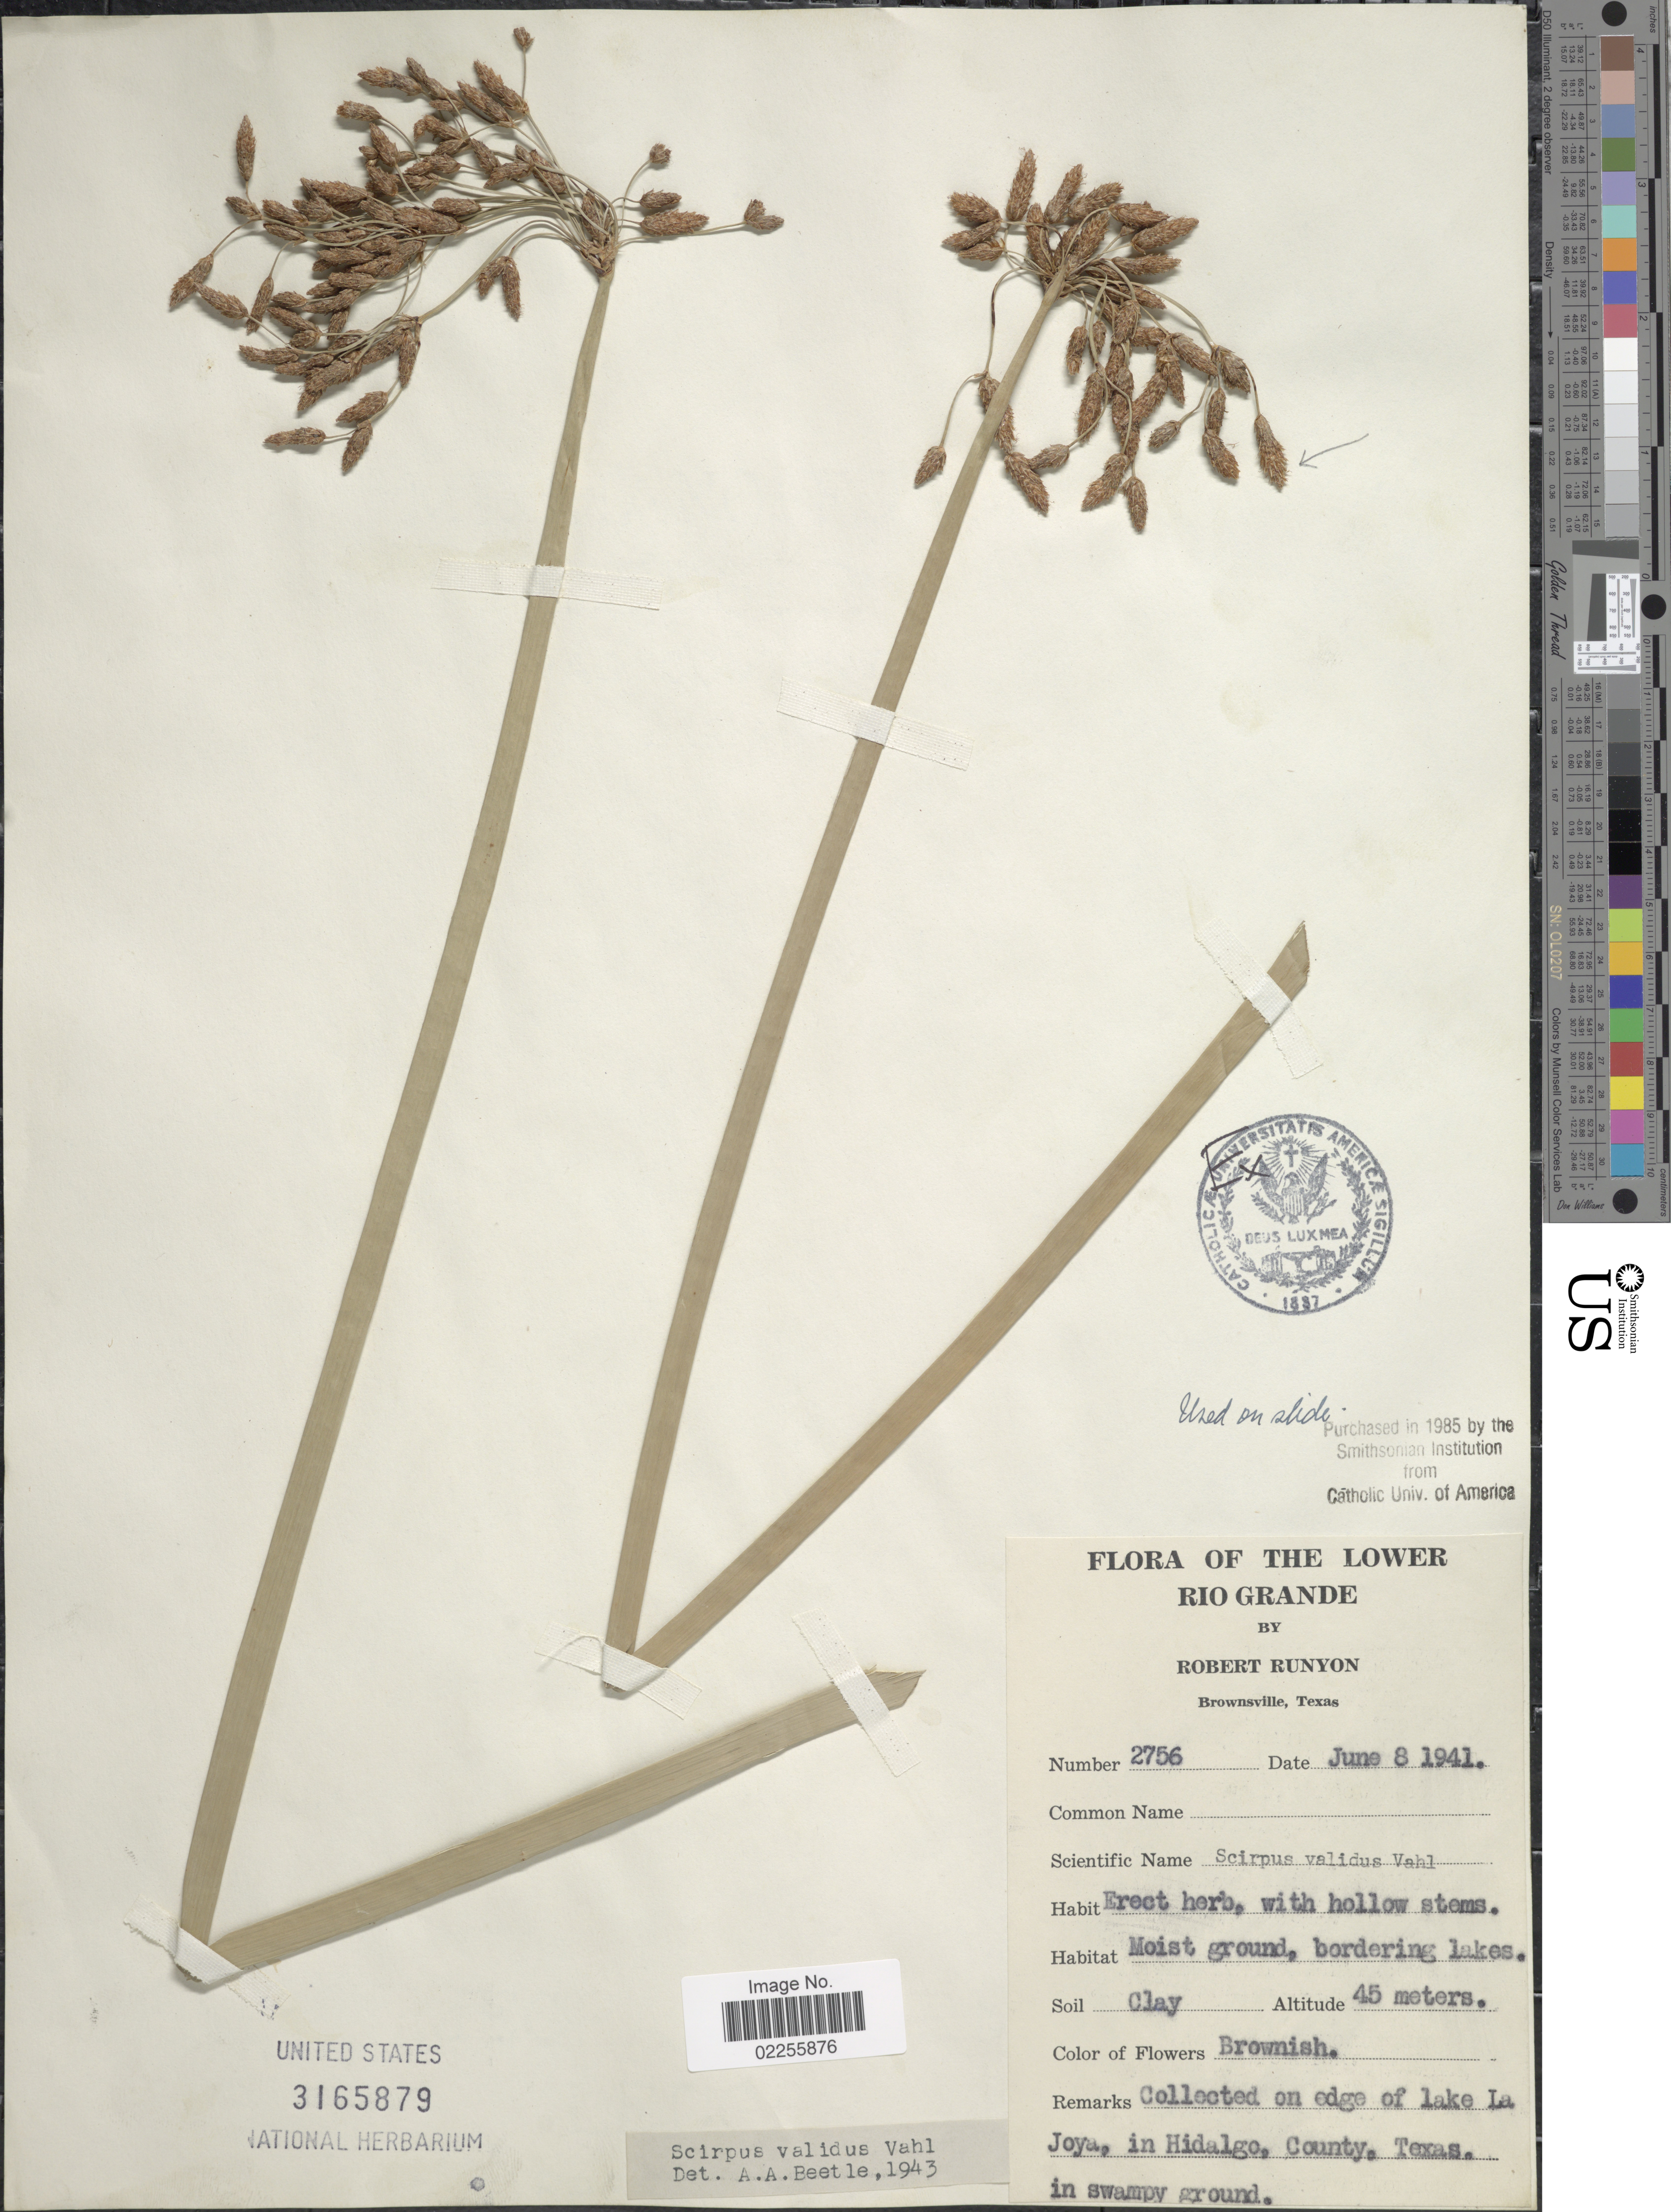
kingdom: Plantae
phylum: Tracheophyta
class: Liliopsida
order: Poales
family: Cyperaceae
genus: Schoenoplectus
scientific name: Schoenoplectus tabernaemontani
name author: (C.C. Gmel.) Palla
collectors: R. Runyon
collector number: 256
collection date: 1941-06-08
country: United States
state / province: Texas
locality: The Lower Rio Grande, bordering lakes, on edge of lake La Joya, in Hidalgo County, in swampy ground.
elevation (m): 45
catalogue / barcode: US 3165879